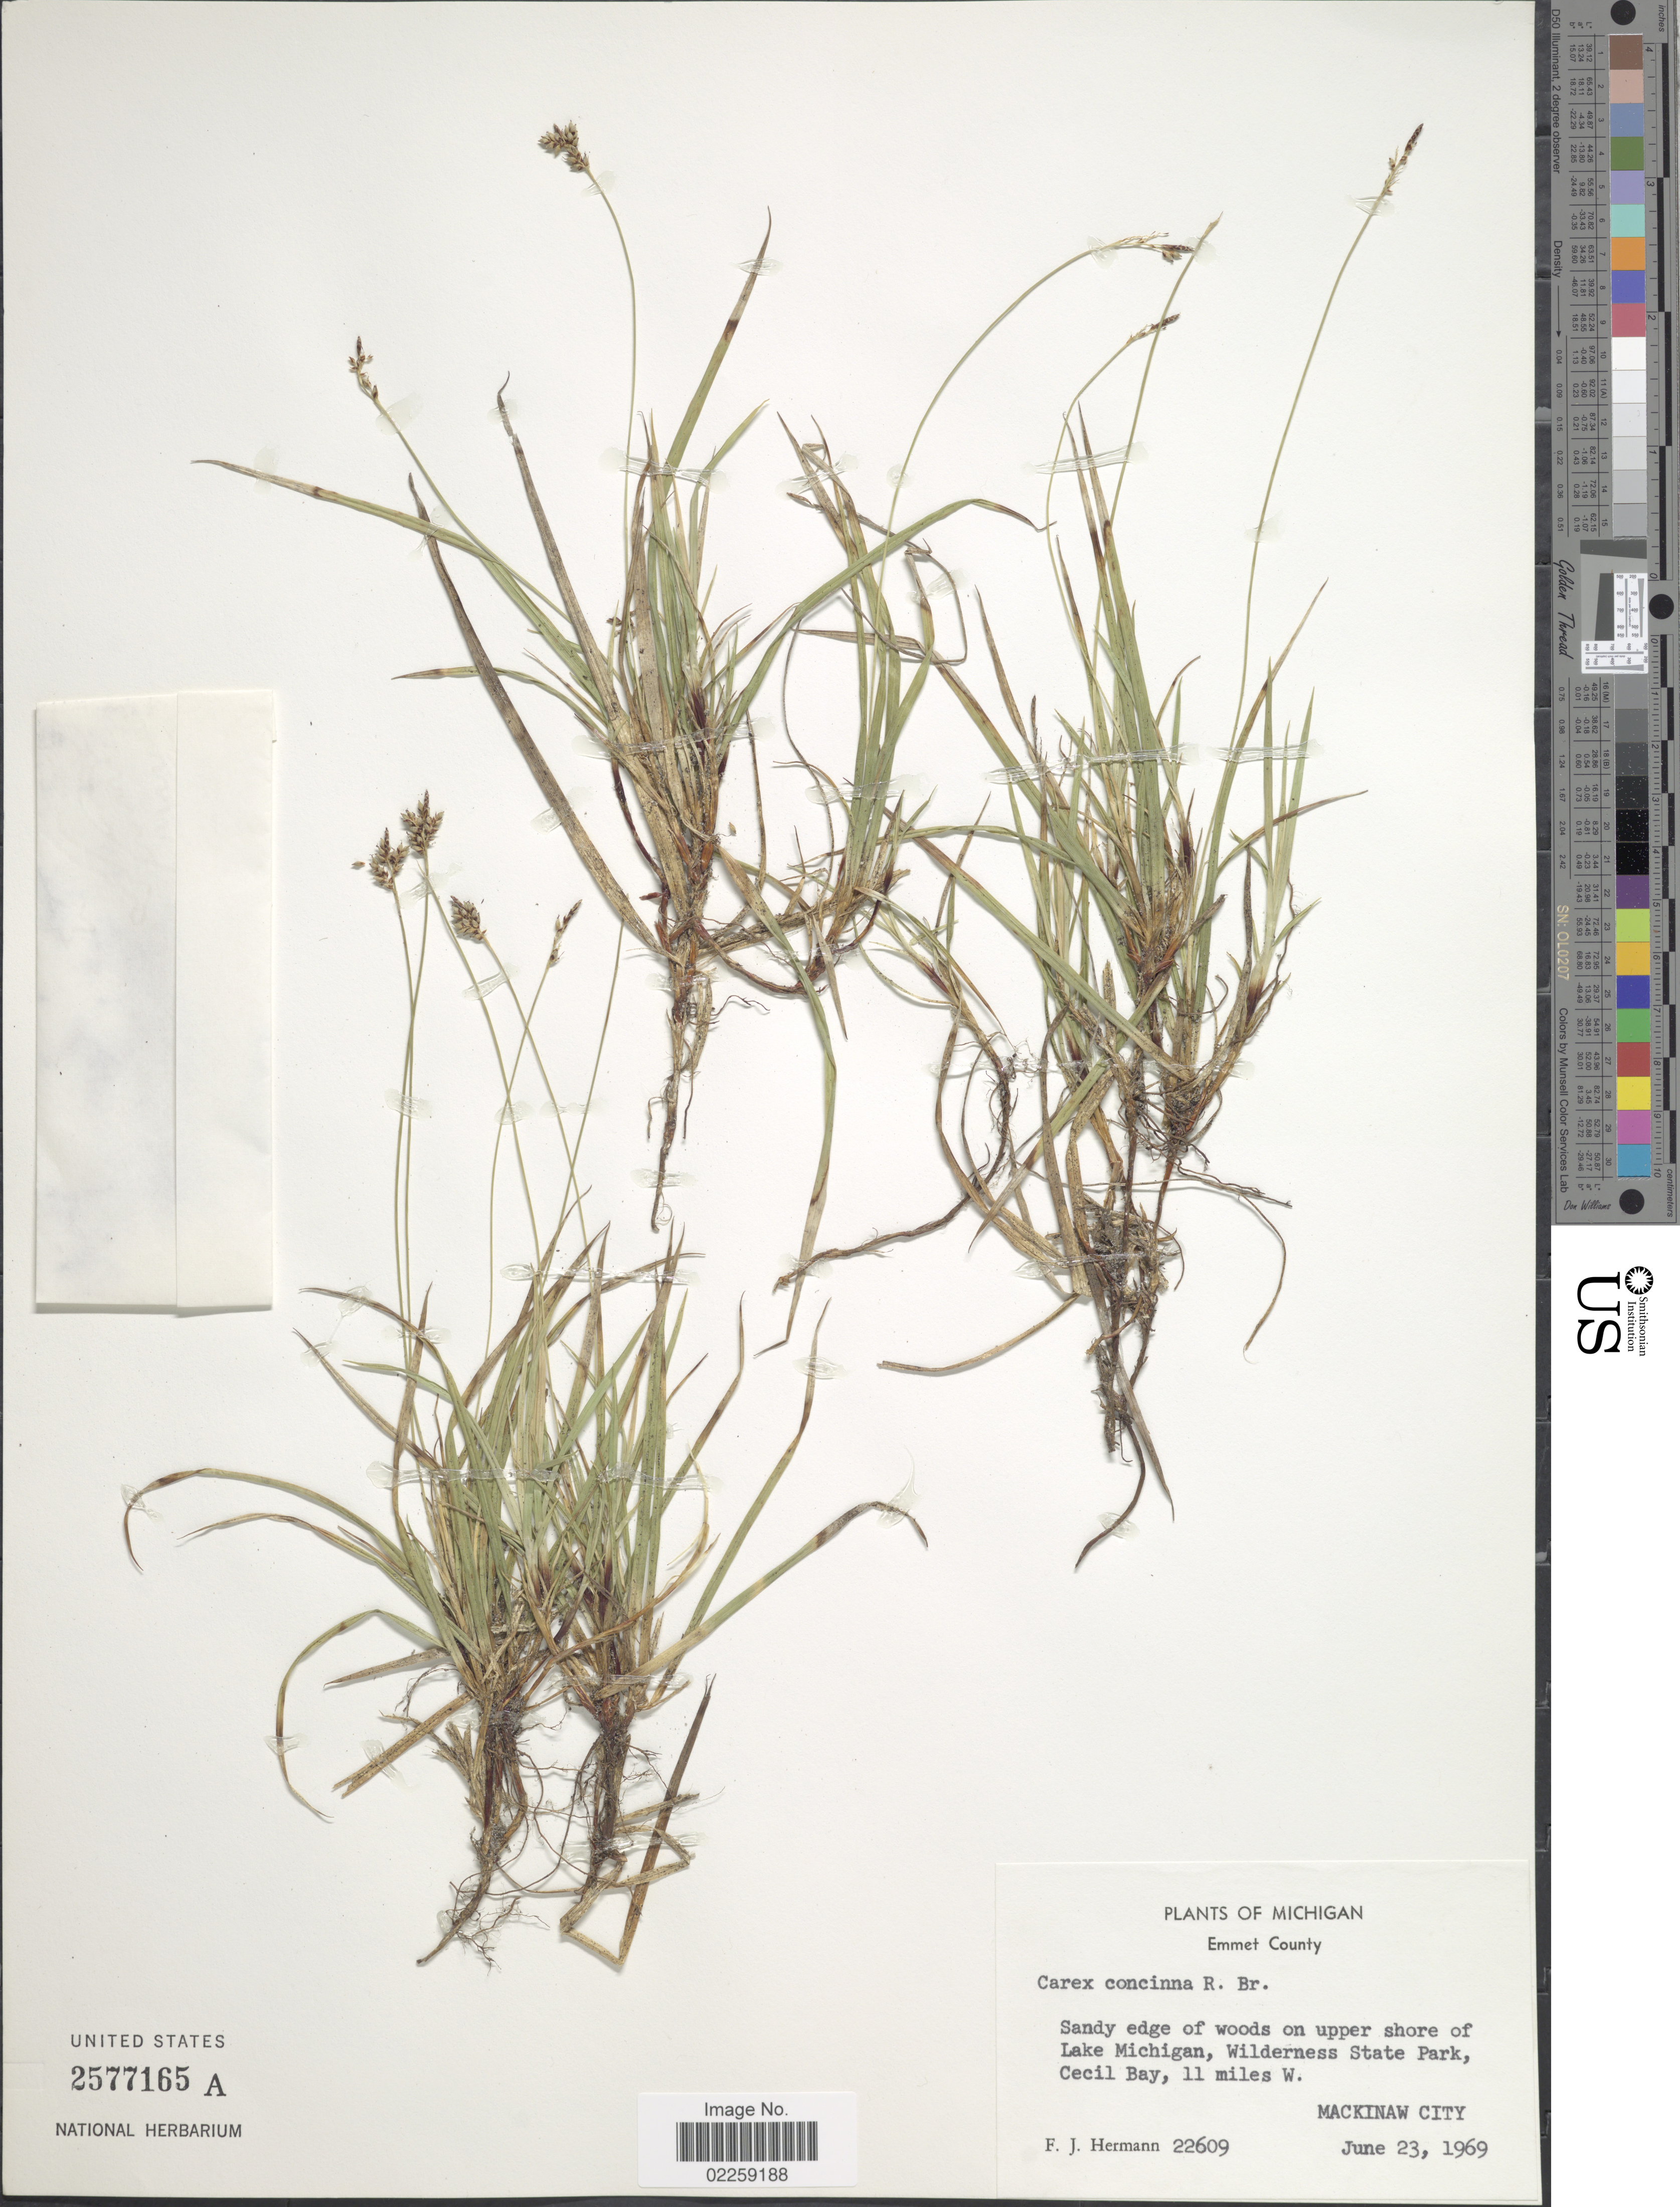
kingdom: Plantae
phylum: Tracheophyta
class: Liliopsida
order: Poales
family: Cyperaceae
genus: Carex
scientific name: Carex concinna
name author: R. Br.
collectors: F. J. Hermann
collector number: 22609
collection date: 1969-06-23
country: United States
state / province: Michigan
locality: Emmet County, on upper shore of Lake Michigan, Wilderness State Park, Cecil Bay, 11 miles W. MacKinaw City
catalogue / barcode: US 2577165A